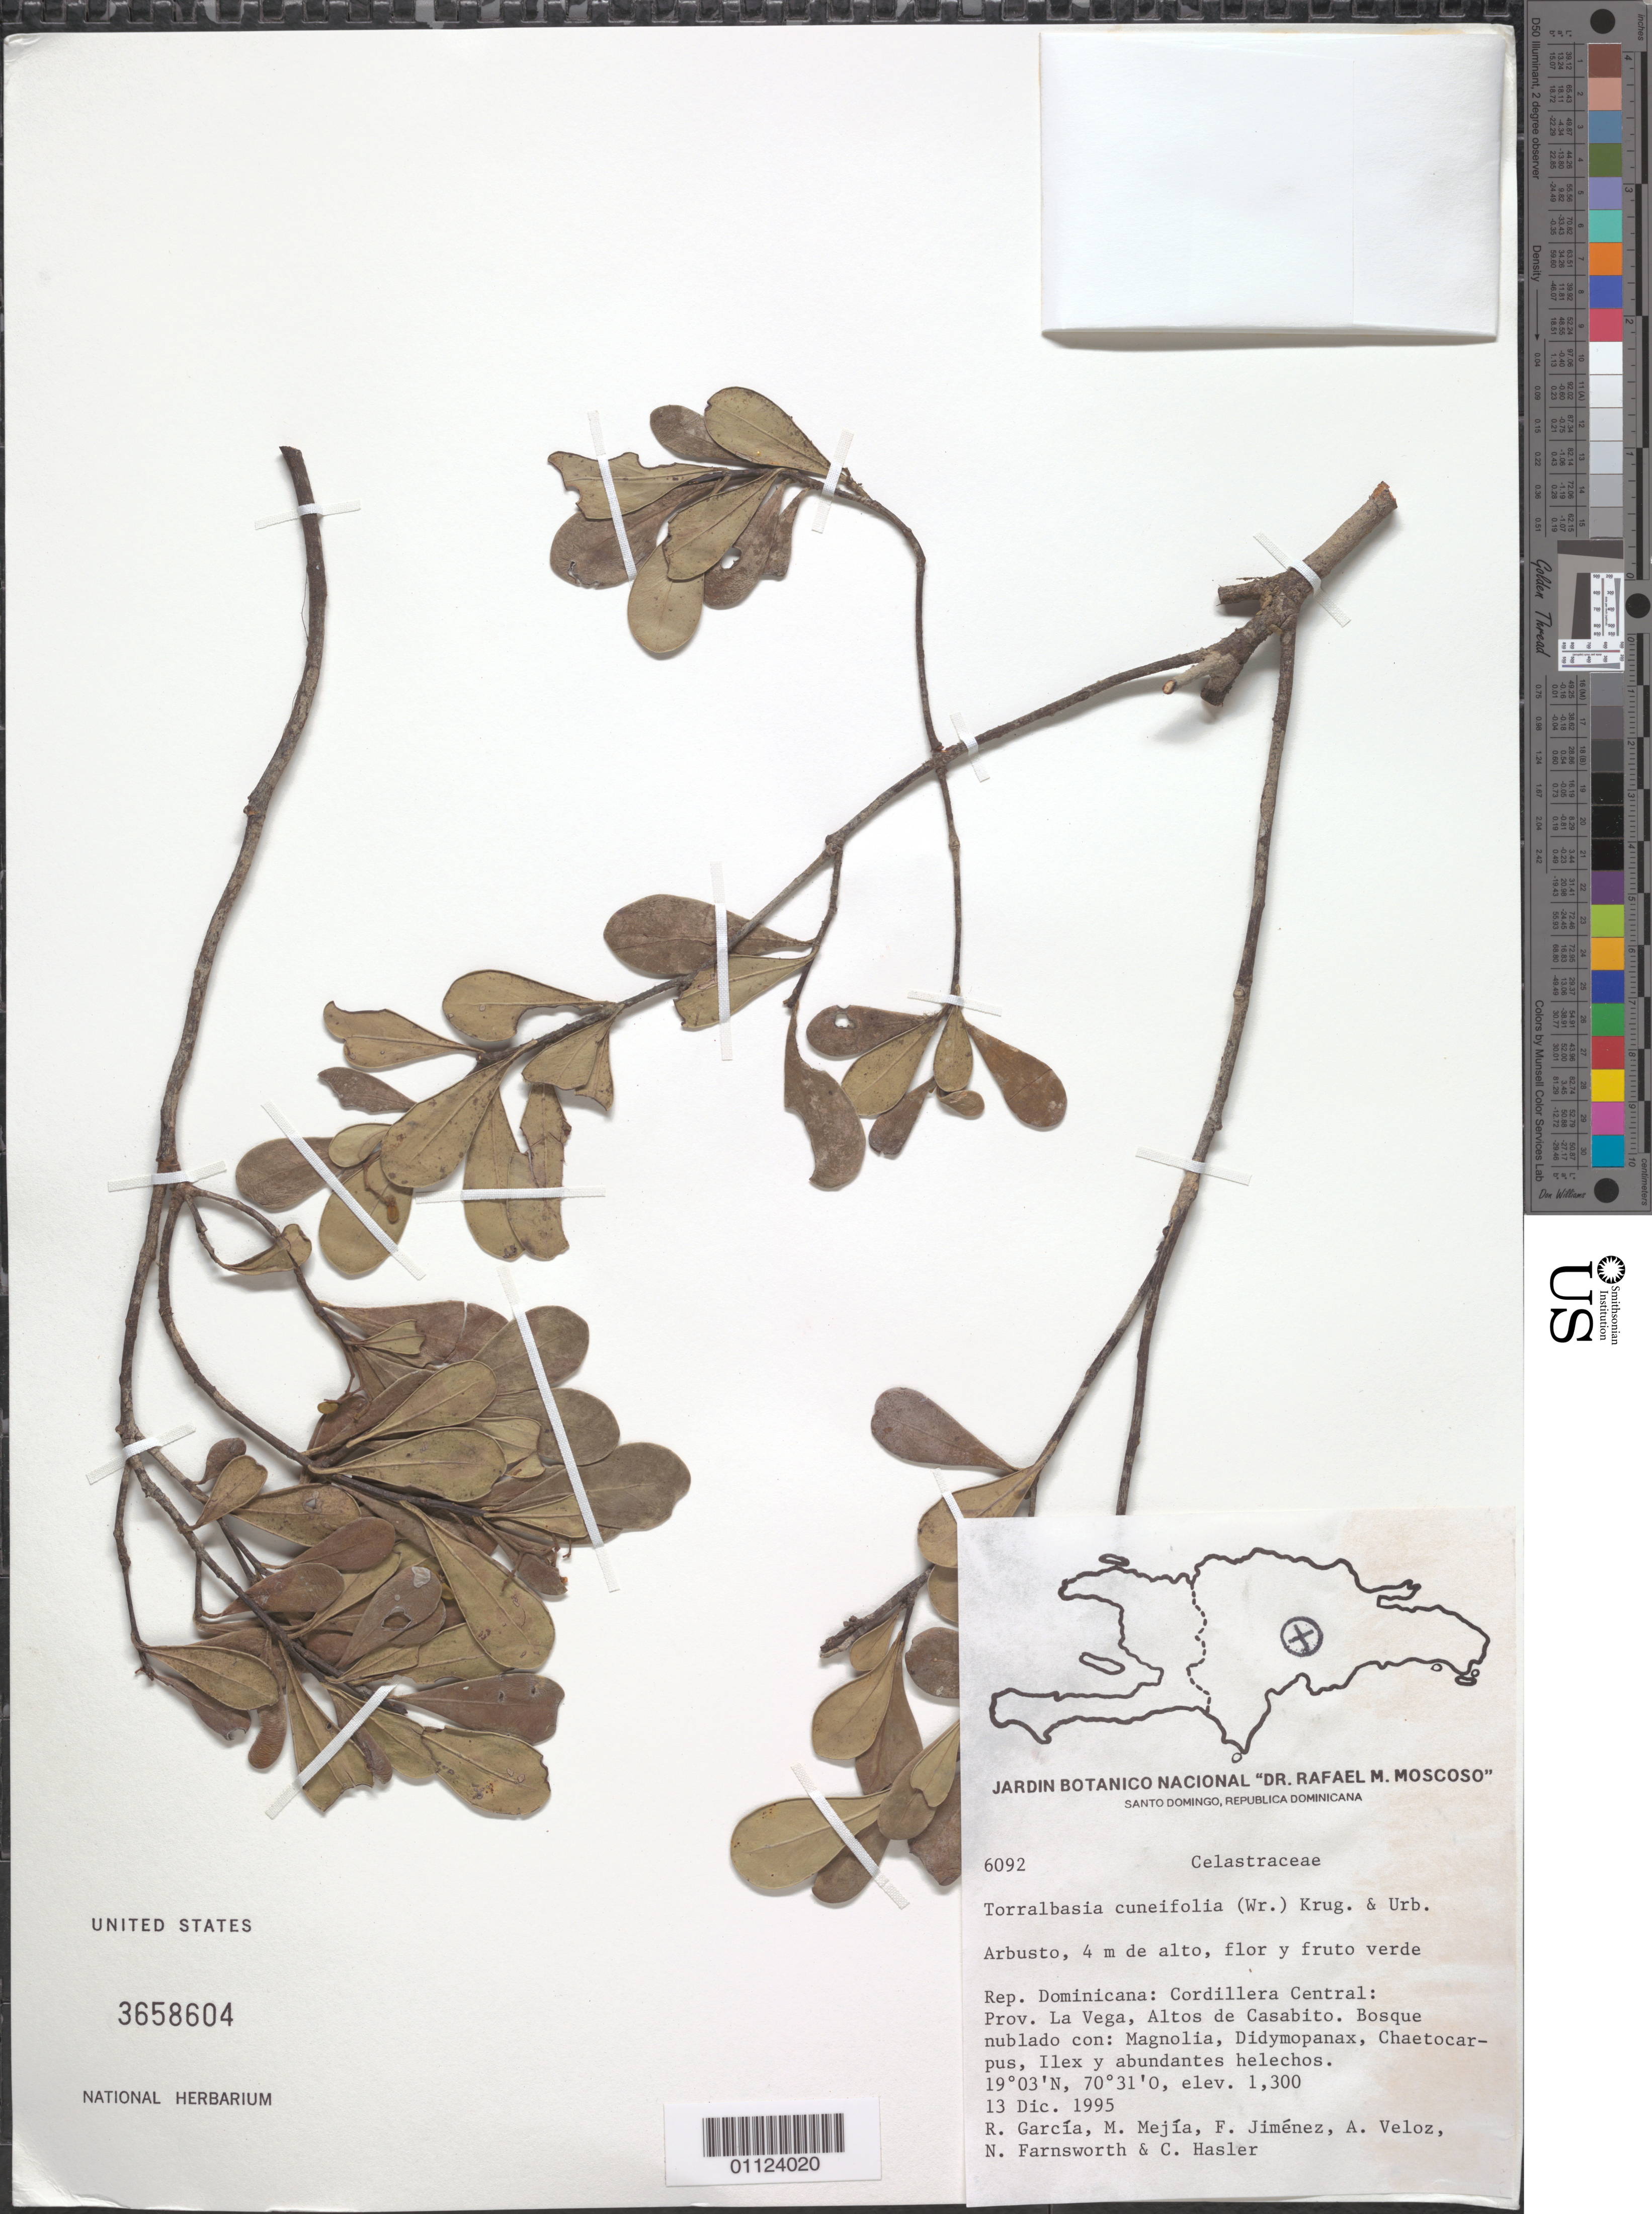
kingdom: Plantae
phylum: Tracheophyta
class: Magnoliopsida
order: Celastrales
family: Celastraceae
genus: Torralbasia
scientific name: Torralbasia cuneifolia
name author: (C. Wright ex Griseb.) Krug & Urb.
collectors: R. G. García, M. Mejia, A. Veloz, N. Farnsworth, C. Hasler & F. Jiménez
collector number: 6092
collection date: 1995-12-13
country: Dominican Republic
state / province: La Vega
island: Hispaniola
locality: Cordillera Central, altos de Casabito.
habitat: Bosque nublado con: Magnolia, Didymopanax, Chaetocarpus, Ilex y abundantes helechos.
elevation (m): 1300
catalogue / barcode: US 3658604